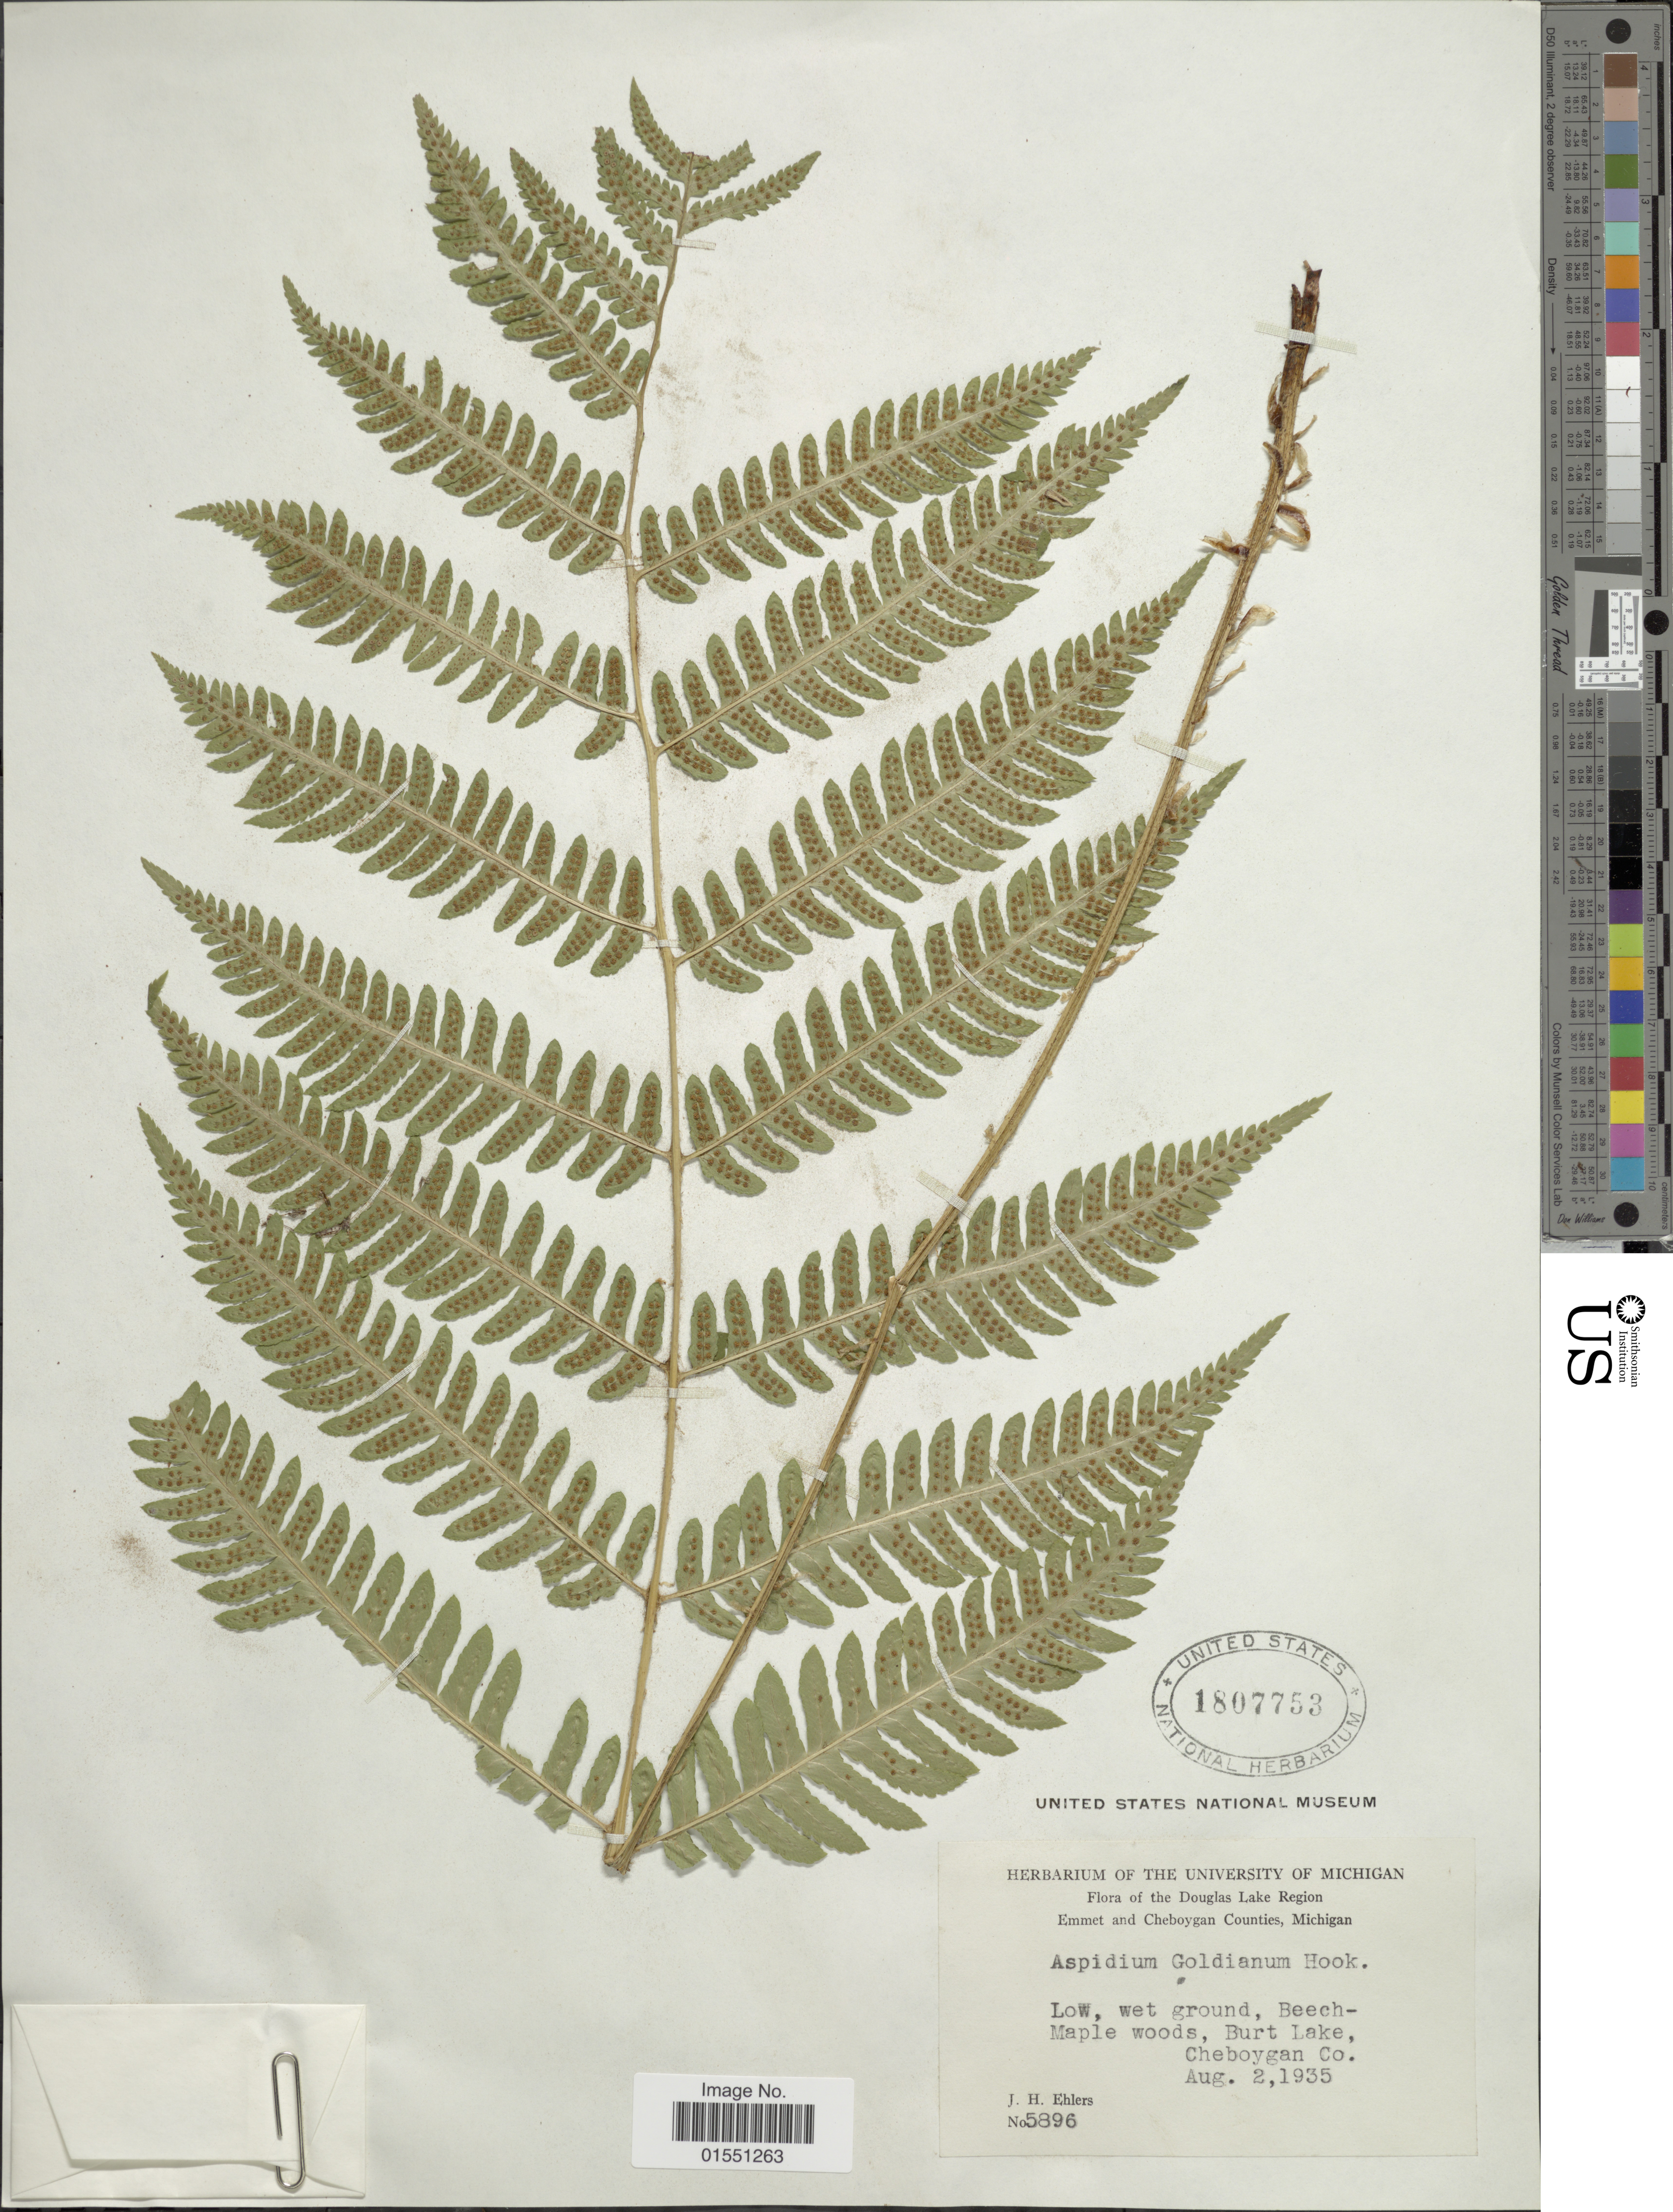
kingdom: Plantae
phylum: Tracheophyta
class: Polypodiopsida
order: Polypodiales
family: Dryopteridaceae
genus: Dryopteris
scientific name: Dryopteris goldiana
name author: (Hook. ex Goldie) A. Gray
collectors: J. H. Ehlers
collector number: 5896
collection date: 1935-08-02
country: United States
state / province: Michigan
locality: Douglas Lake Region, Emmet and Cheboygan Counties, Beech-Maple woods, Burt Lake, Cheboygan Co.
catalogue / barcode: US 1807753